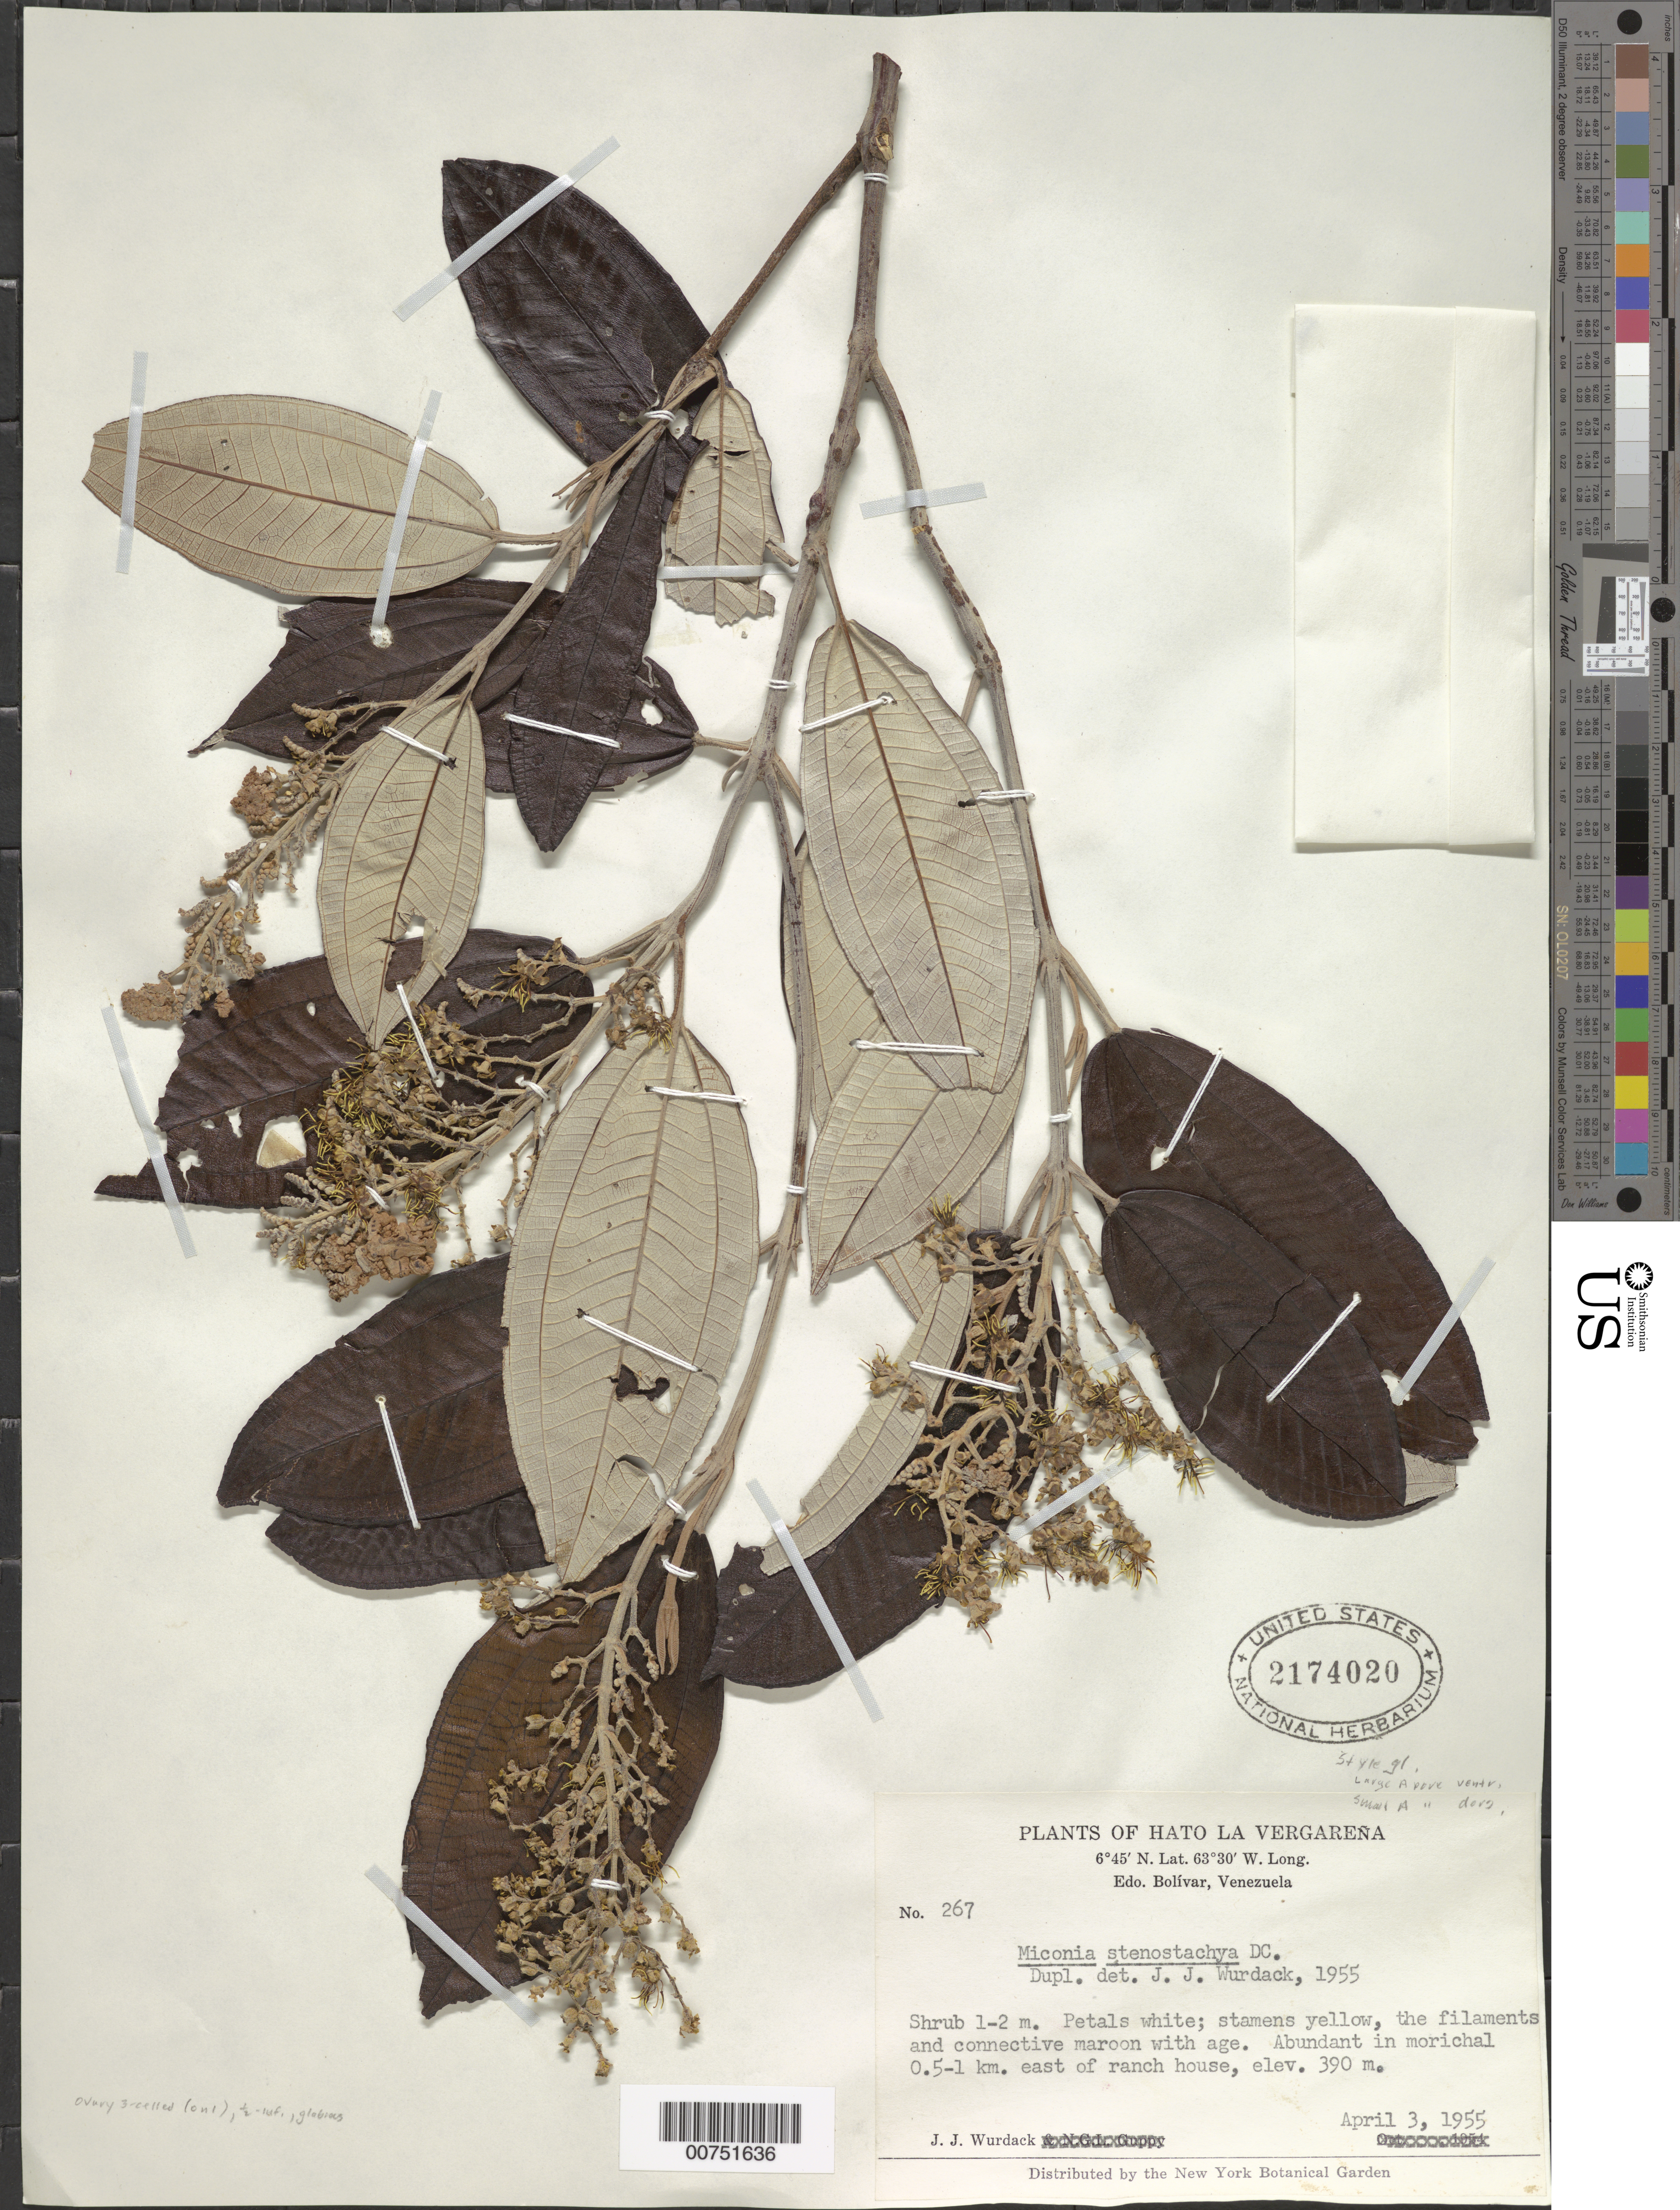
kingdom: Plantae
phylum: Tracheophyta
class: Magnoliopsida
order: Myrtales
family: Melastomataceae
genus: Miconia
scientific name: Miconia stenostachya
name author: DC.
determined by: Wurdack, John J., (US), US (UNITED STATES)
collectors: J. J. Wurdack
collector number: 267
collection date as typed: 3-Apr-55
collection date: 1955-04-03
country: Venezuela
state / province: Bolívar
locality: Hato La Vergarena, 0.5-1 km E of ranch house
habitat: Morichal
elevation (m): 390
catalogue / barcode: US 2174020